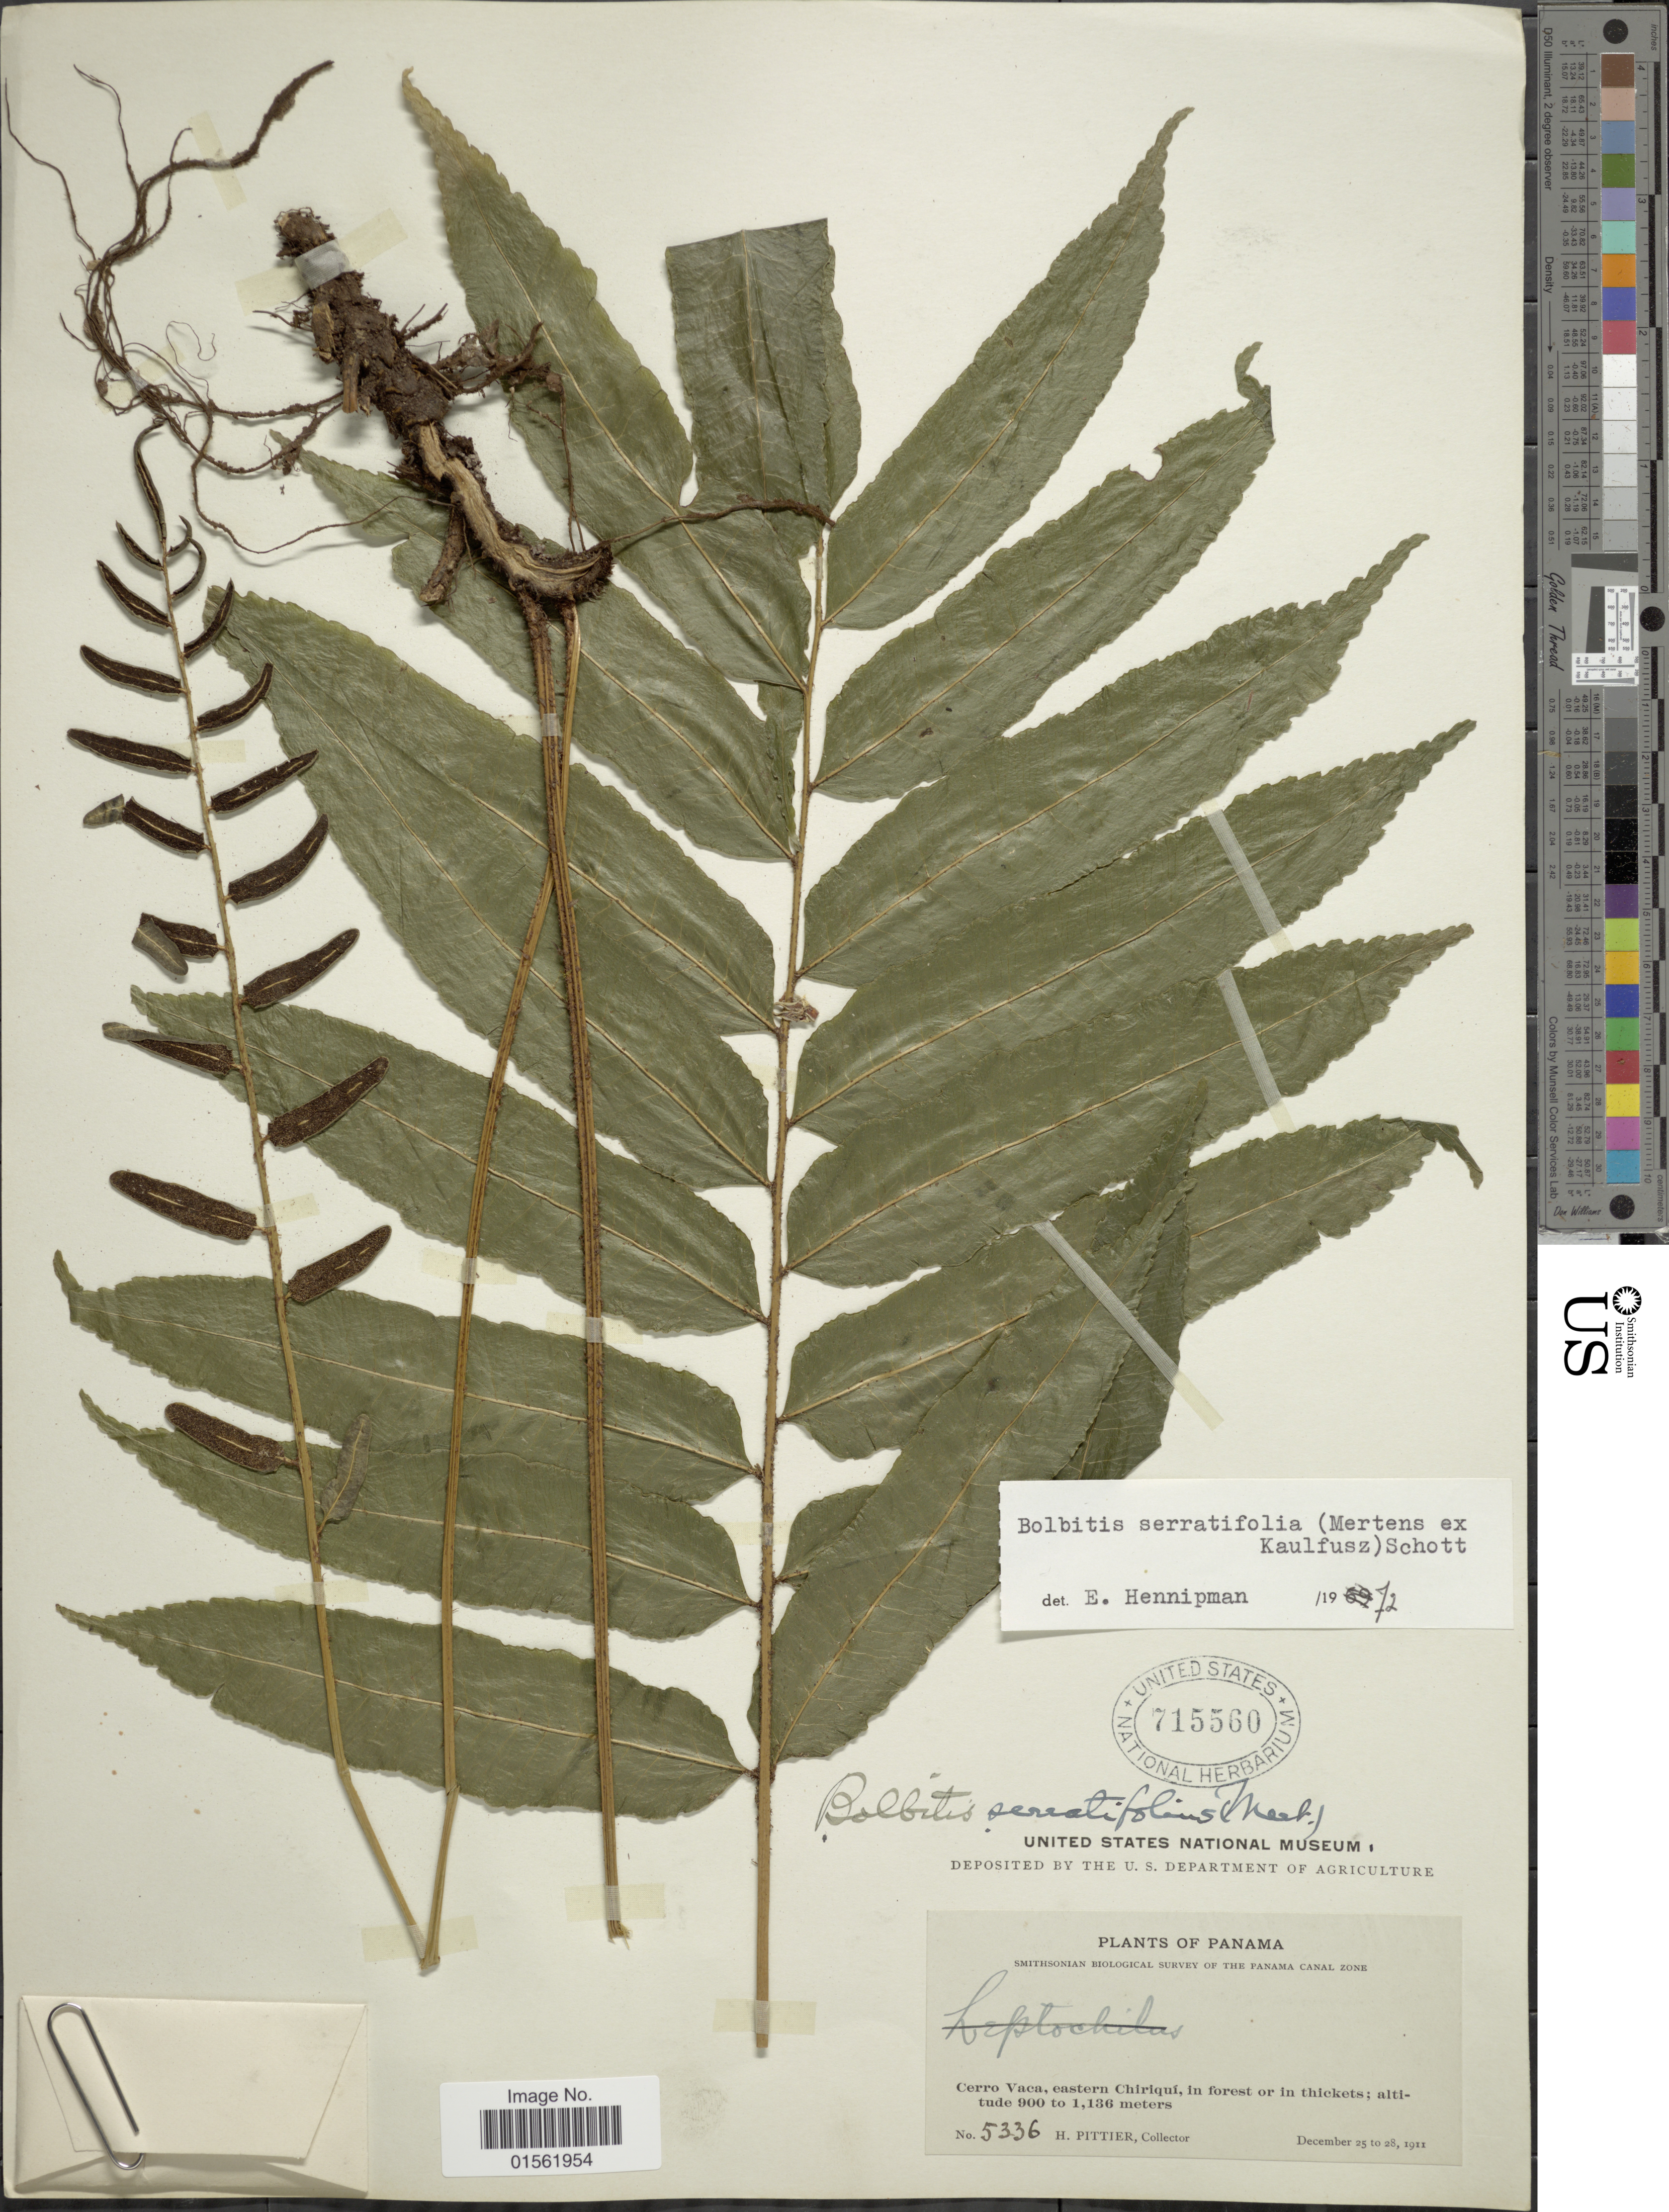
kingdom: Plantae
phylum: Tracheophyta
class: Polypodiopsida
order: Polypodiales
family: Dryopteridaceae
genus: Bolbitis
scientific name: Bolbitis serratifolia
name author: (Mert. ex Kaulf.) Schott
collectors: H. F. Pittier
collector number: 5336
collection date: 1911-12-25/1911-12-28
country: Panama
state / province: Chiriqui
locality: Panama Canal Zone. Cerro Vaca, eastern Chiriquí, in forest or in thickets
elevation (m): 900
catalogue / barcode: US 715560